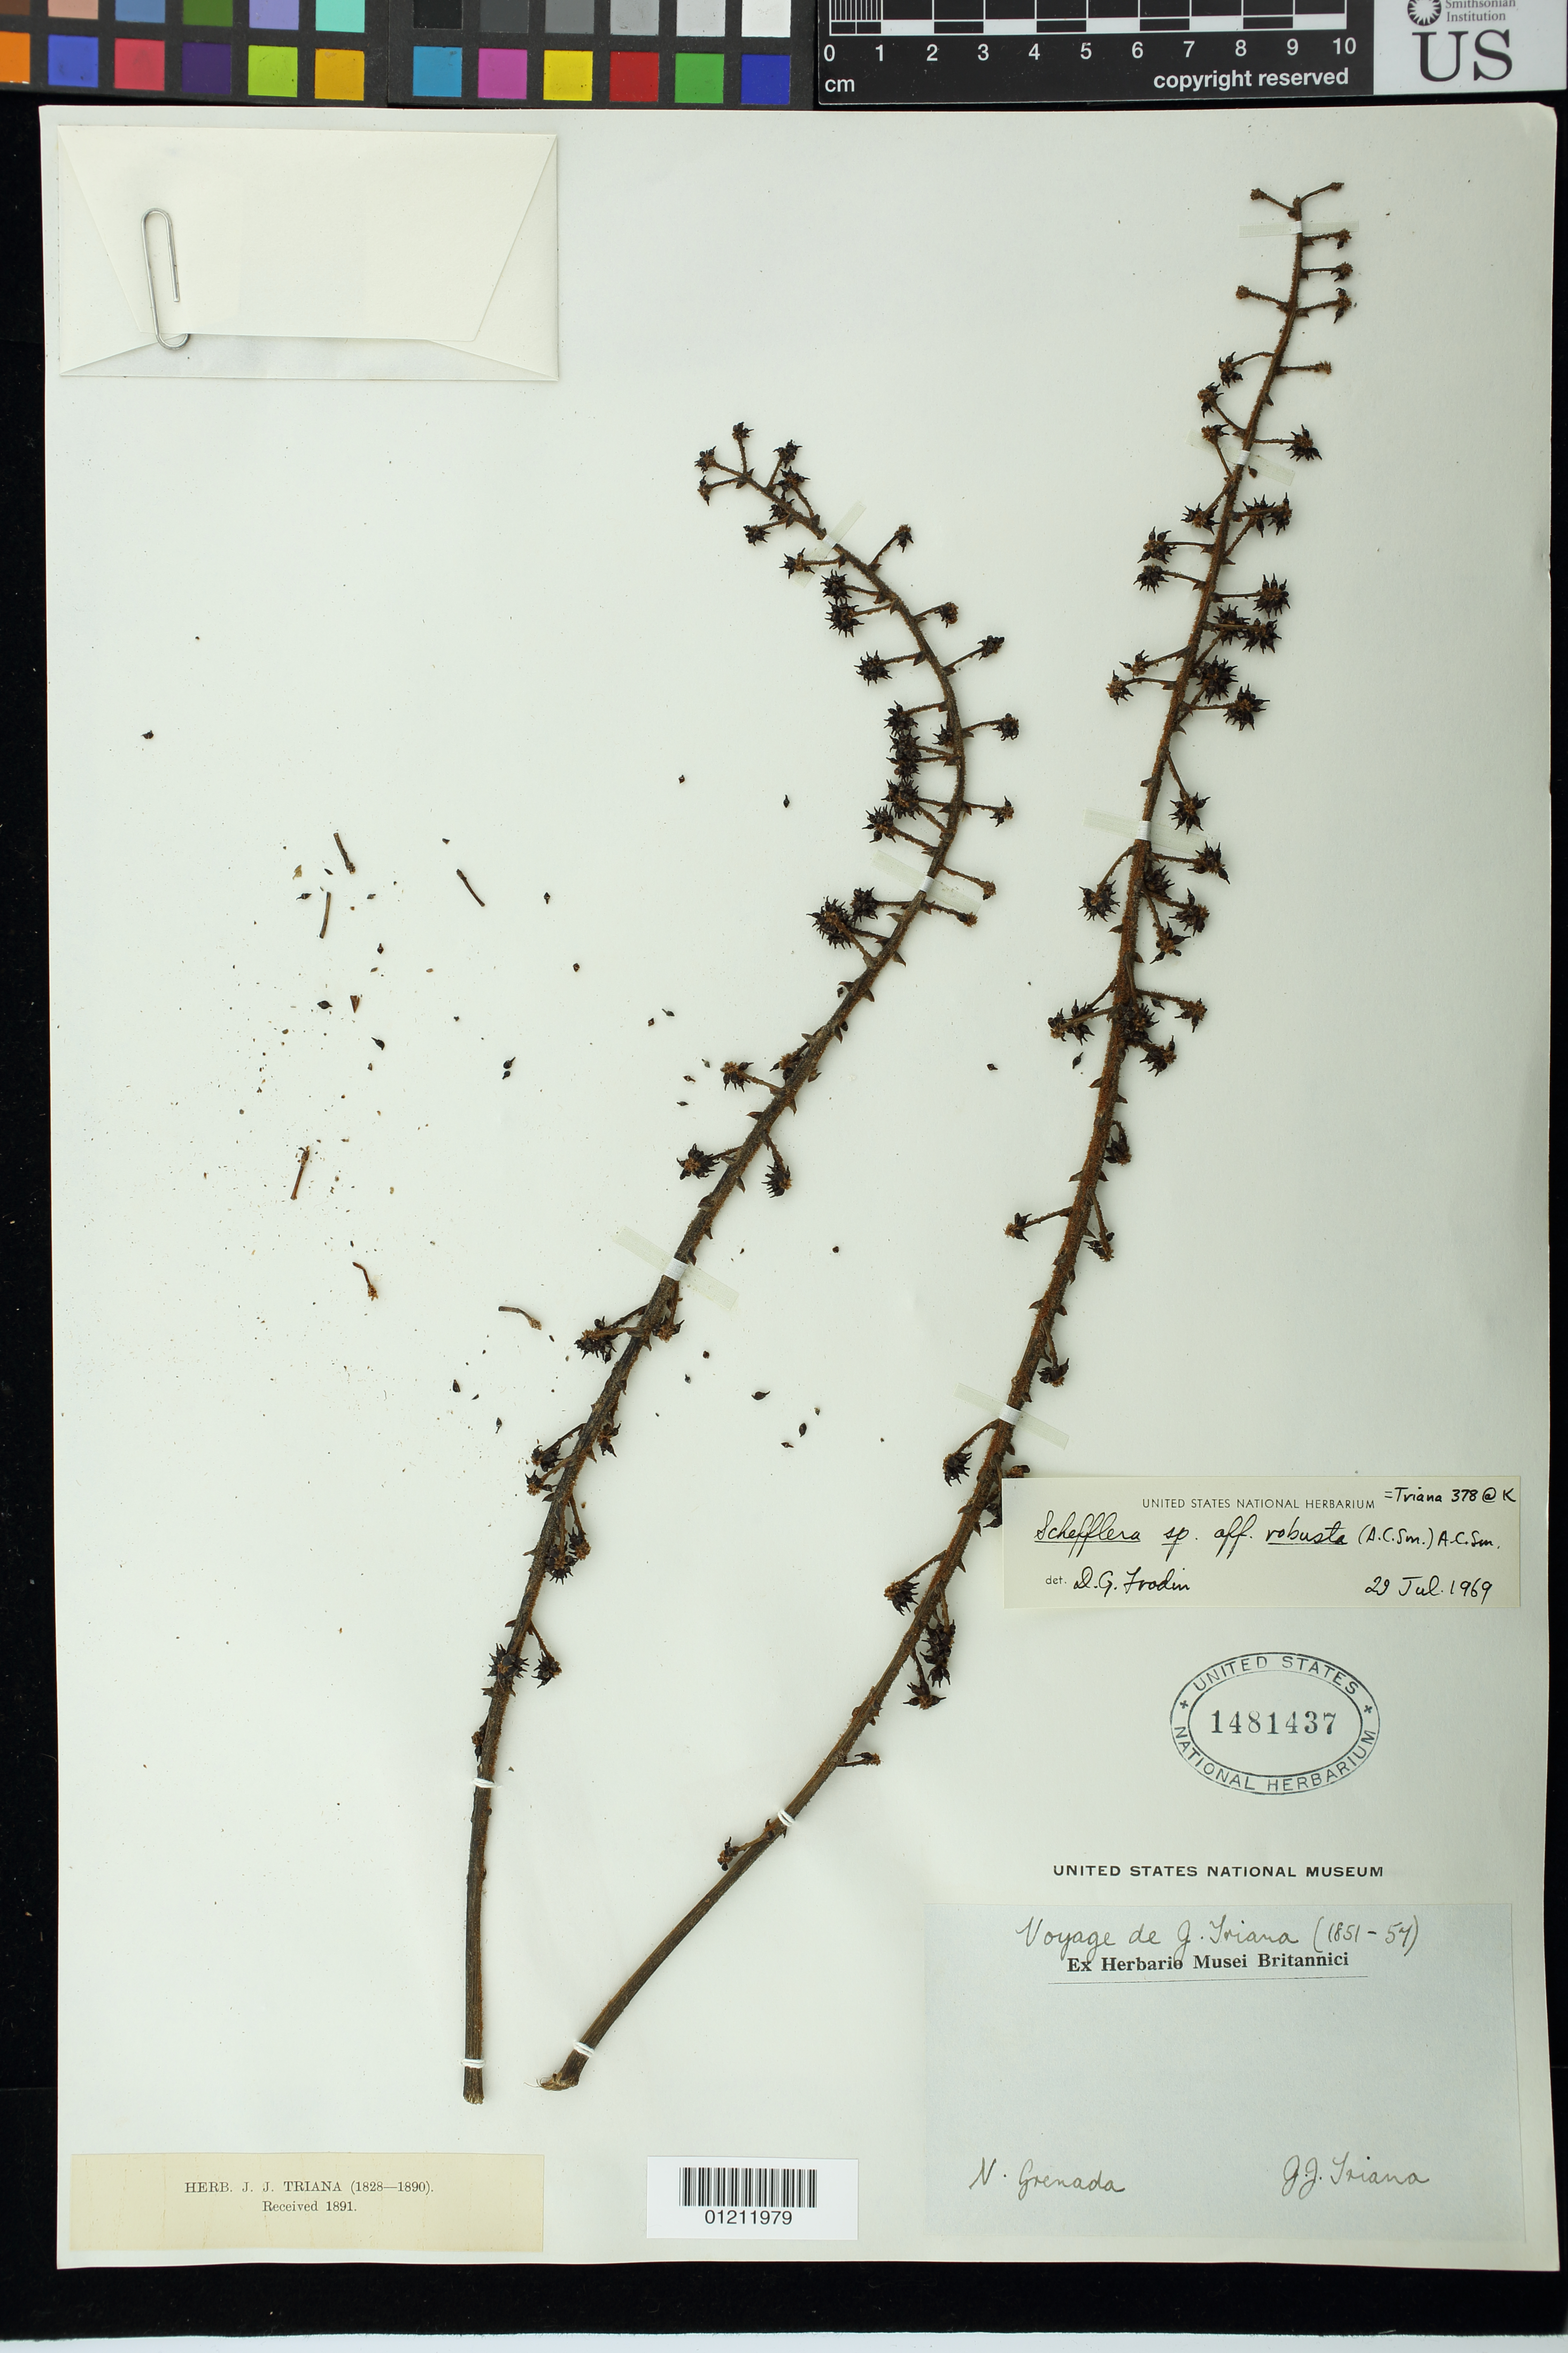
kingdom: Plantae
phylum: Tracheophyta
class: Magnoliopsida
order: Apiales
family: Araliaceae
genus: Schefflera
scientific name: Schefflera robusta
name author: (A.C. Sm.) A.C. Sm.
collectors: J. J. Triana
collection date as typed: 1851 to -- -- 1857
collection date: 1851/1857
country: Colombia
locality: N. Grenada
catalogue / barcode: US 1481437